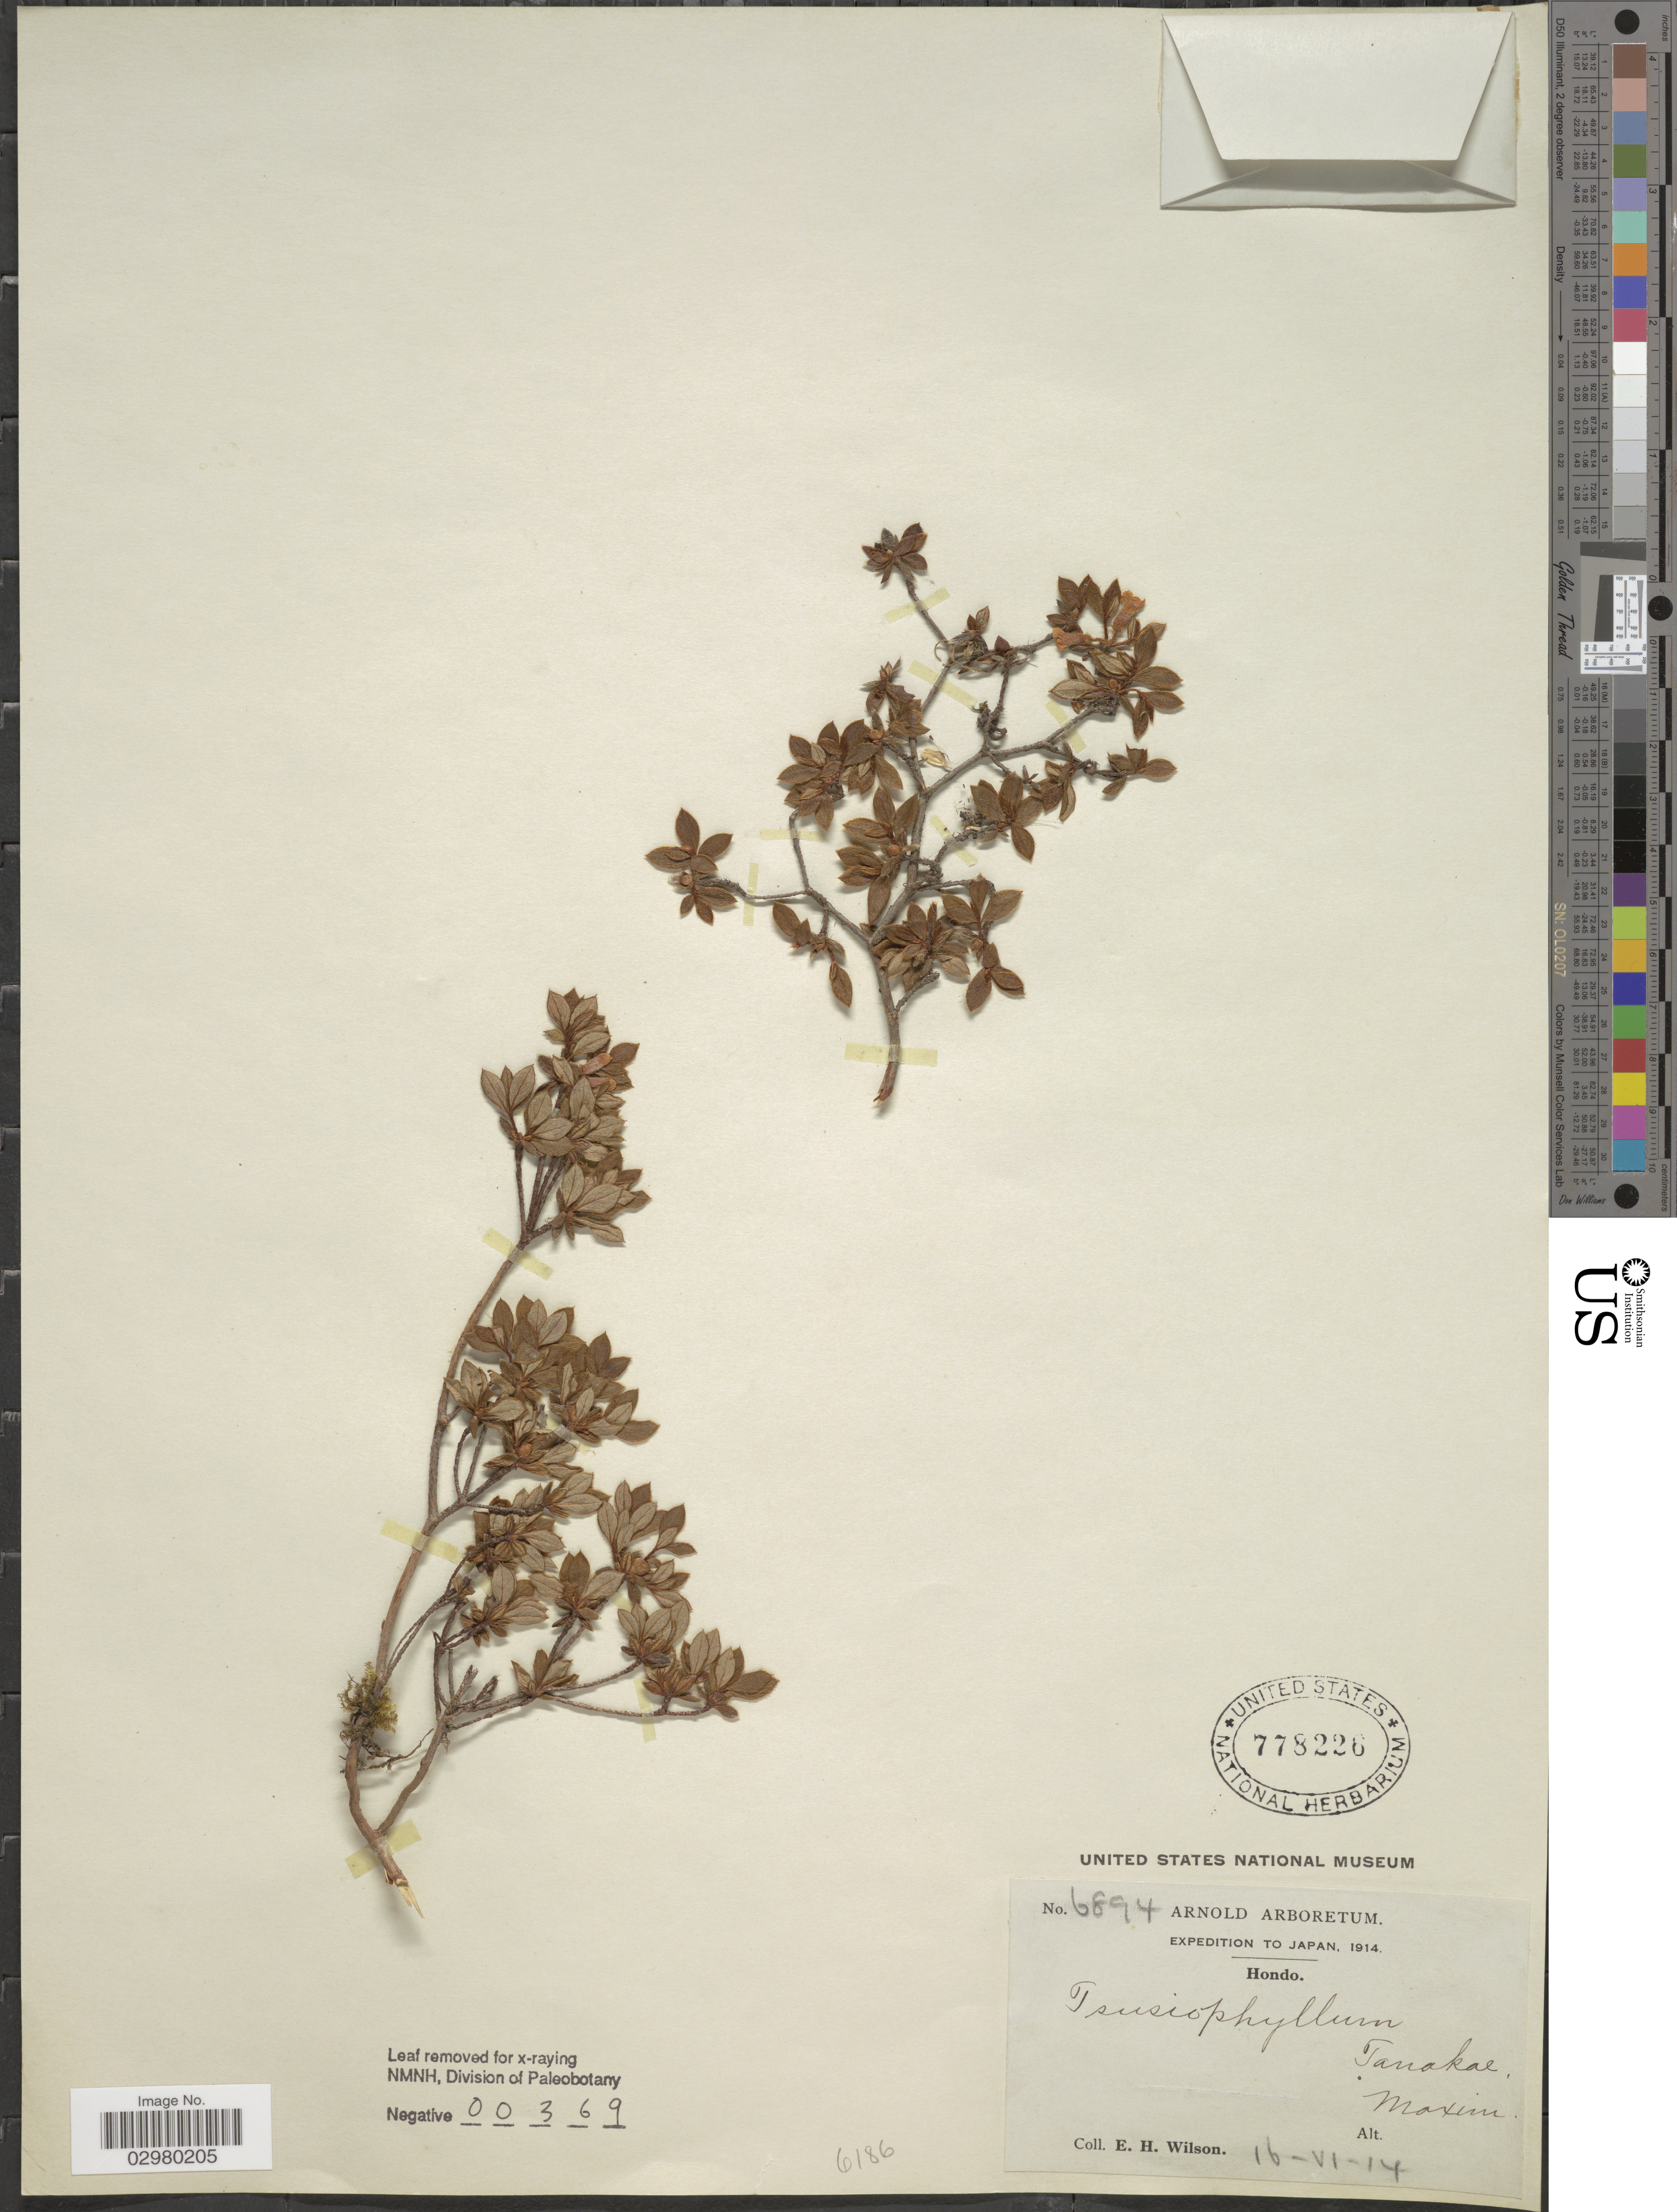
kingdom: Plantae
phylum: Tracheophyta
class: Magnoliopsida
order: Ericales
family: Ericaceae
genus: Tsusiophyllum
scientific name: Tsusiophyllum tanakae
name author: Maxim.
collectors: E. Wilson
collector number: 6894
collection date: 1914-06-16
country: Japan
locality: Hondo.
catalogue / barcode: US 778226